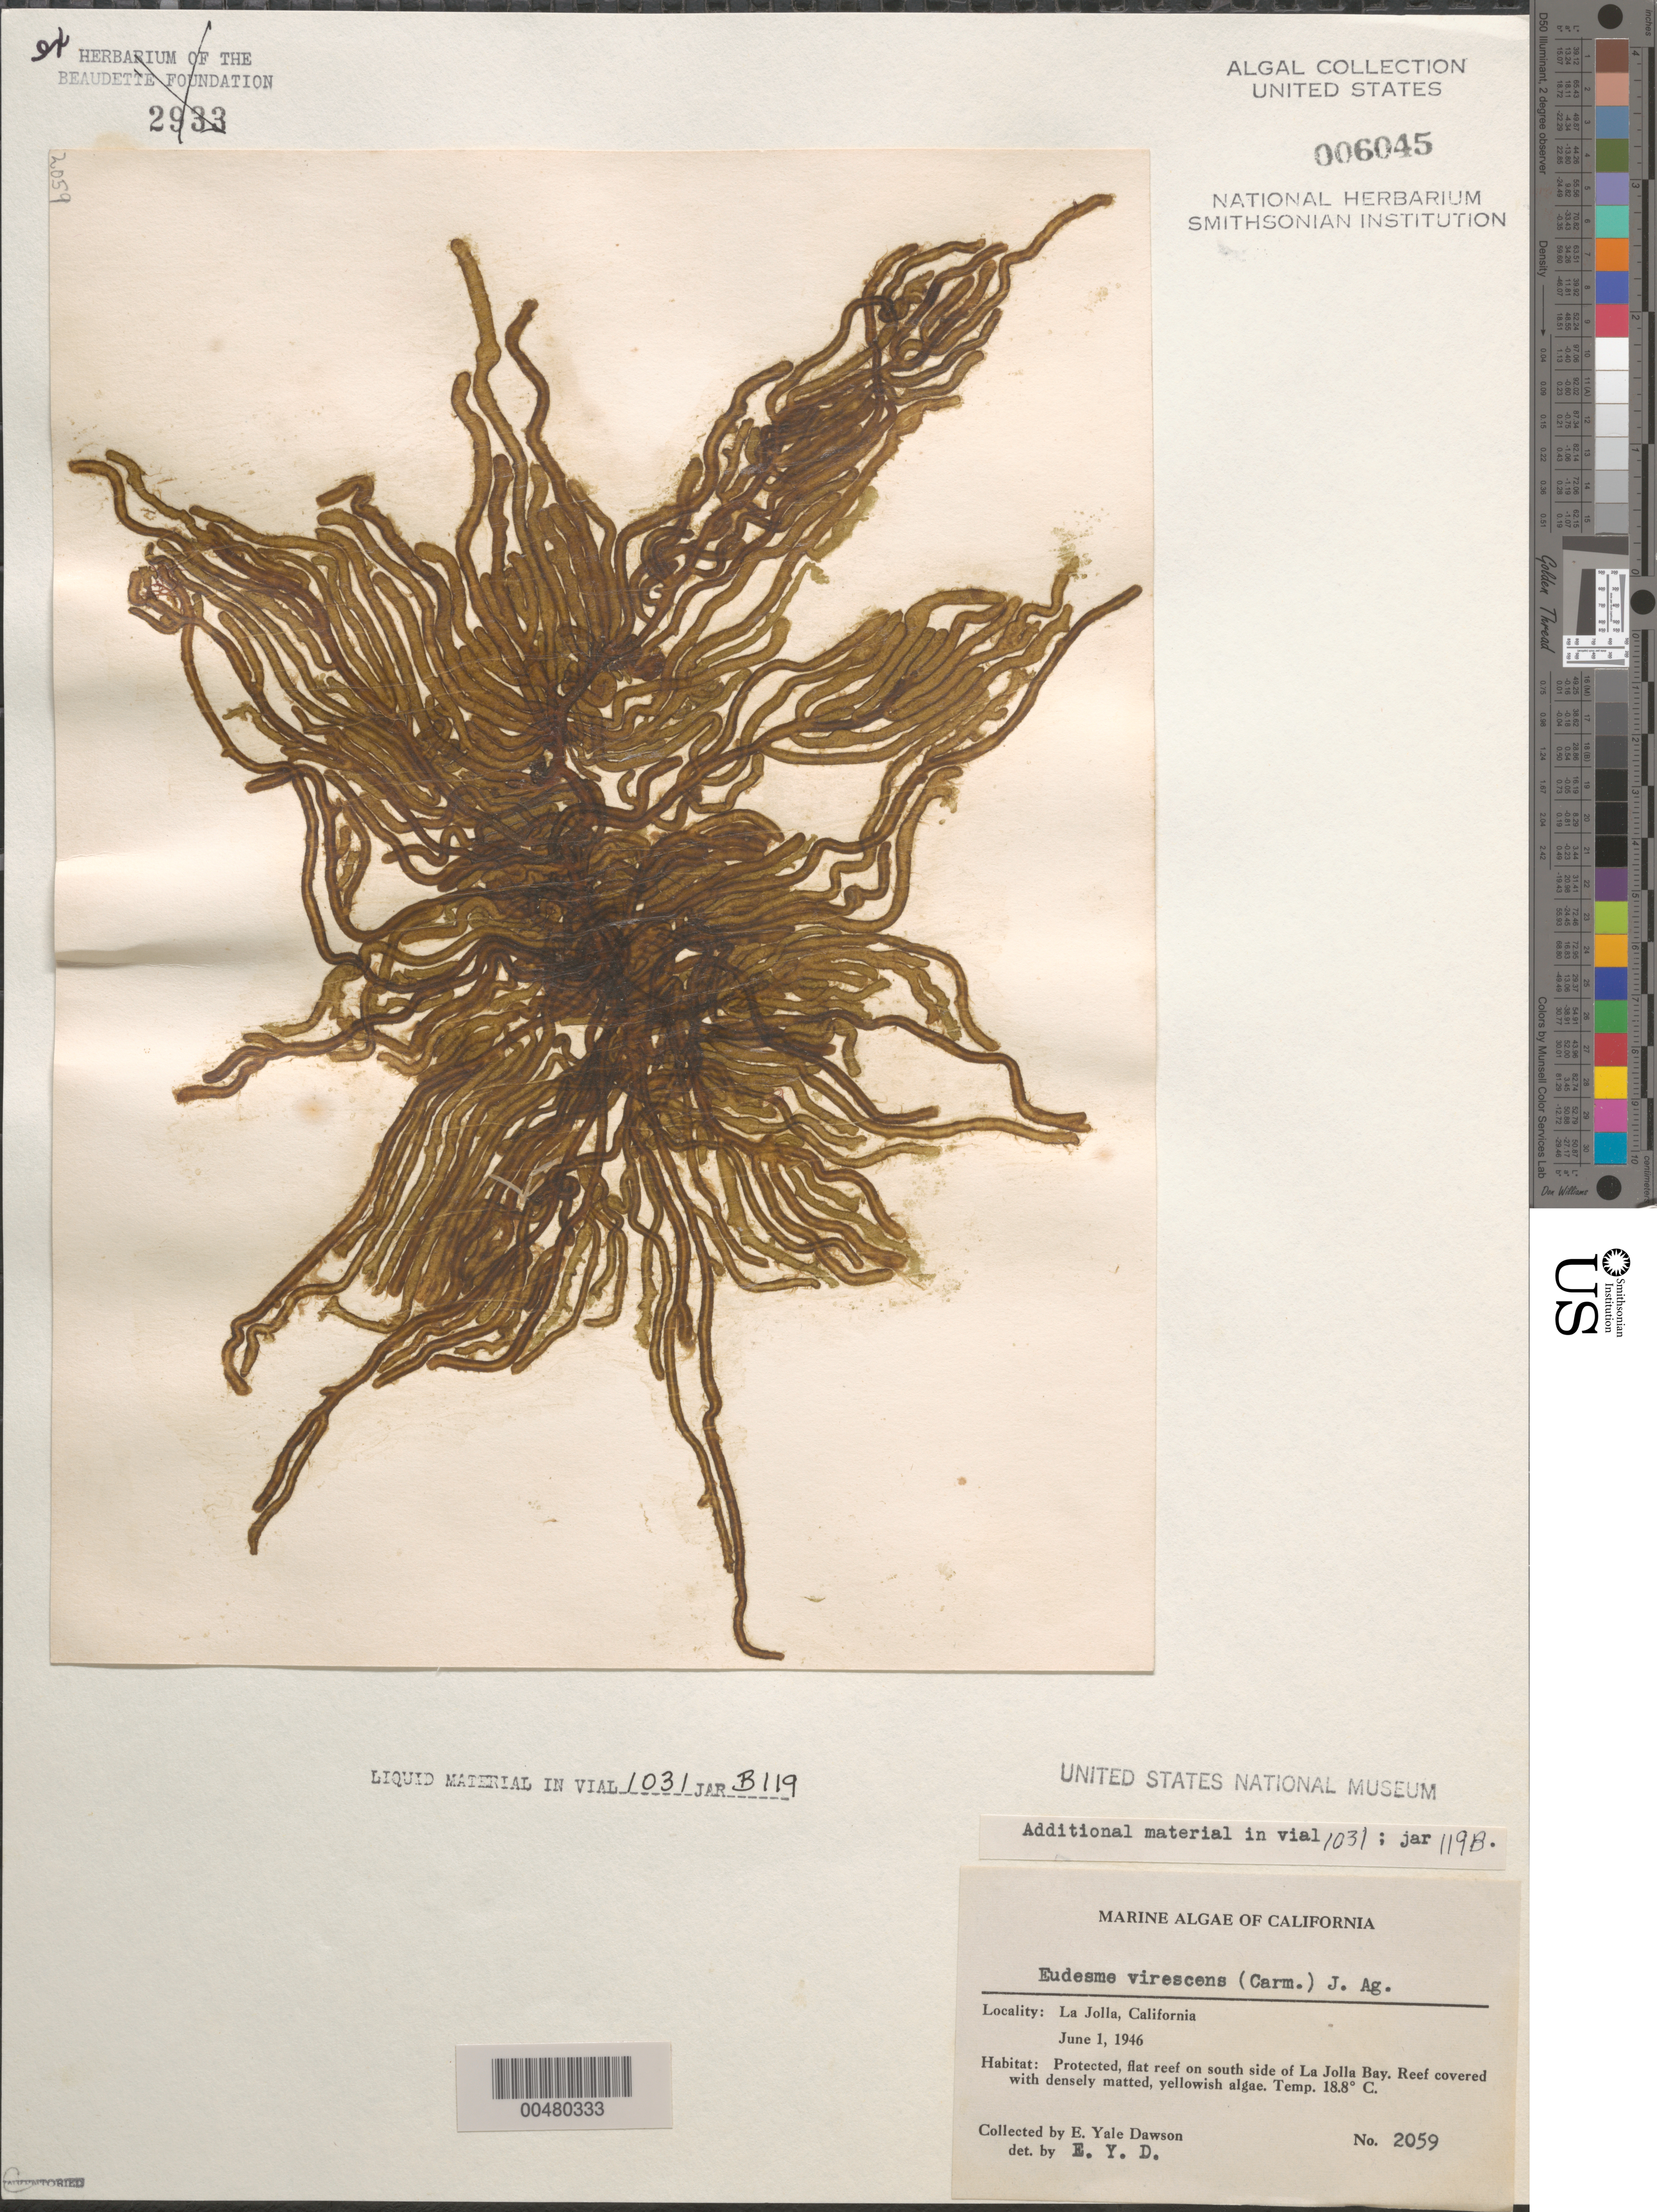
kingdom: Chromista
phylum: Ochrophyta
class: Phaeophyceae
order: Ectocarpales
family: Chordariaceae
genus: Eudesme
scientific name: Eudesme virescens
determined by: Dawson, E. Y.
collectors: E. Y. Dawson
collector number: EYD 2059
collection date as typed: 01 Jun 1946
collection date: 1946-06-01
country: United States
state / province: California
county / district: San Diego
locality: La Jolla, south La Jolla Bay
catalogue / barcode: US 6045